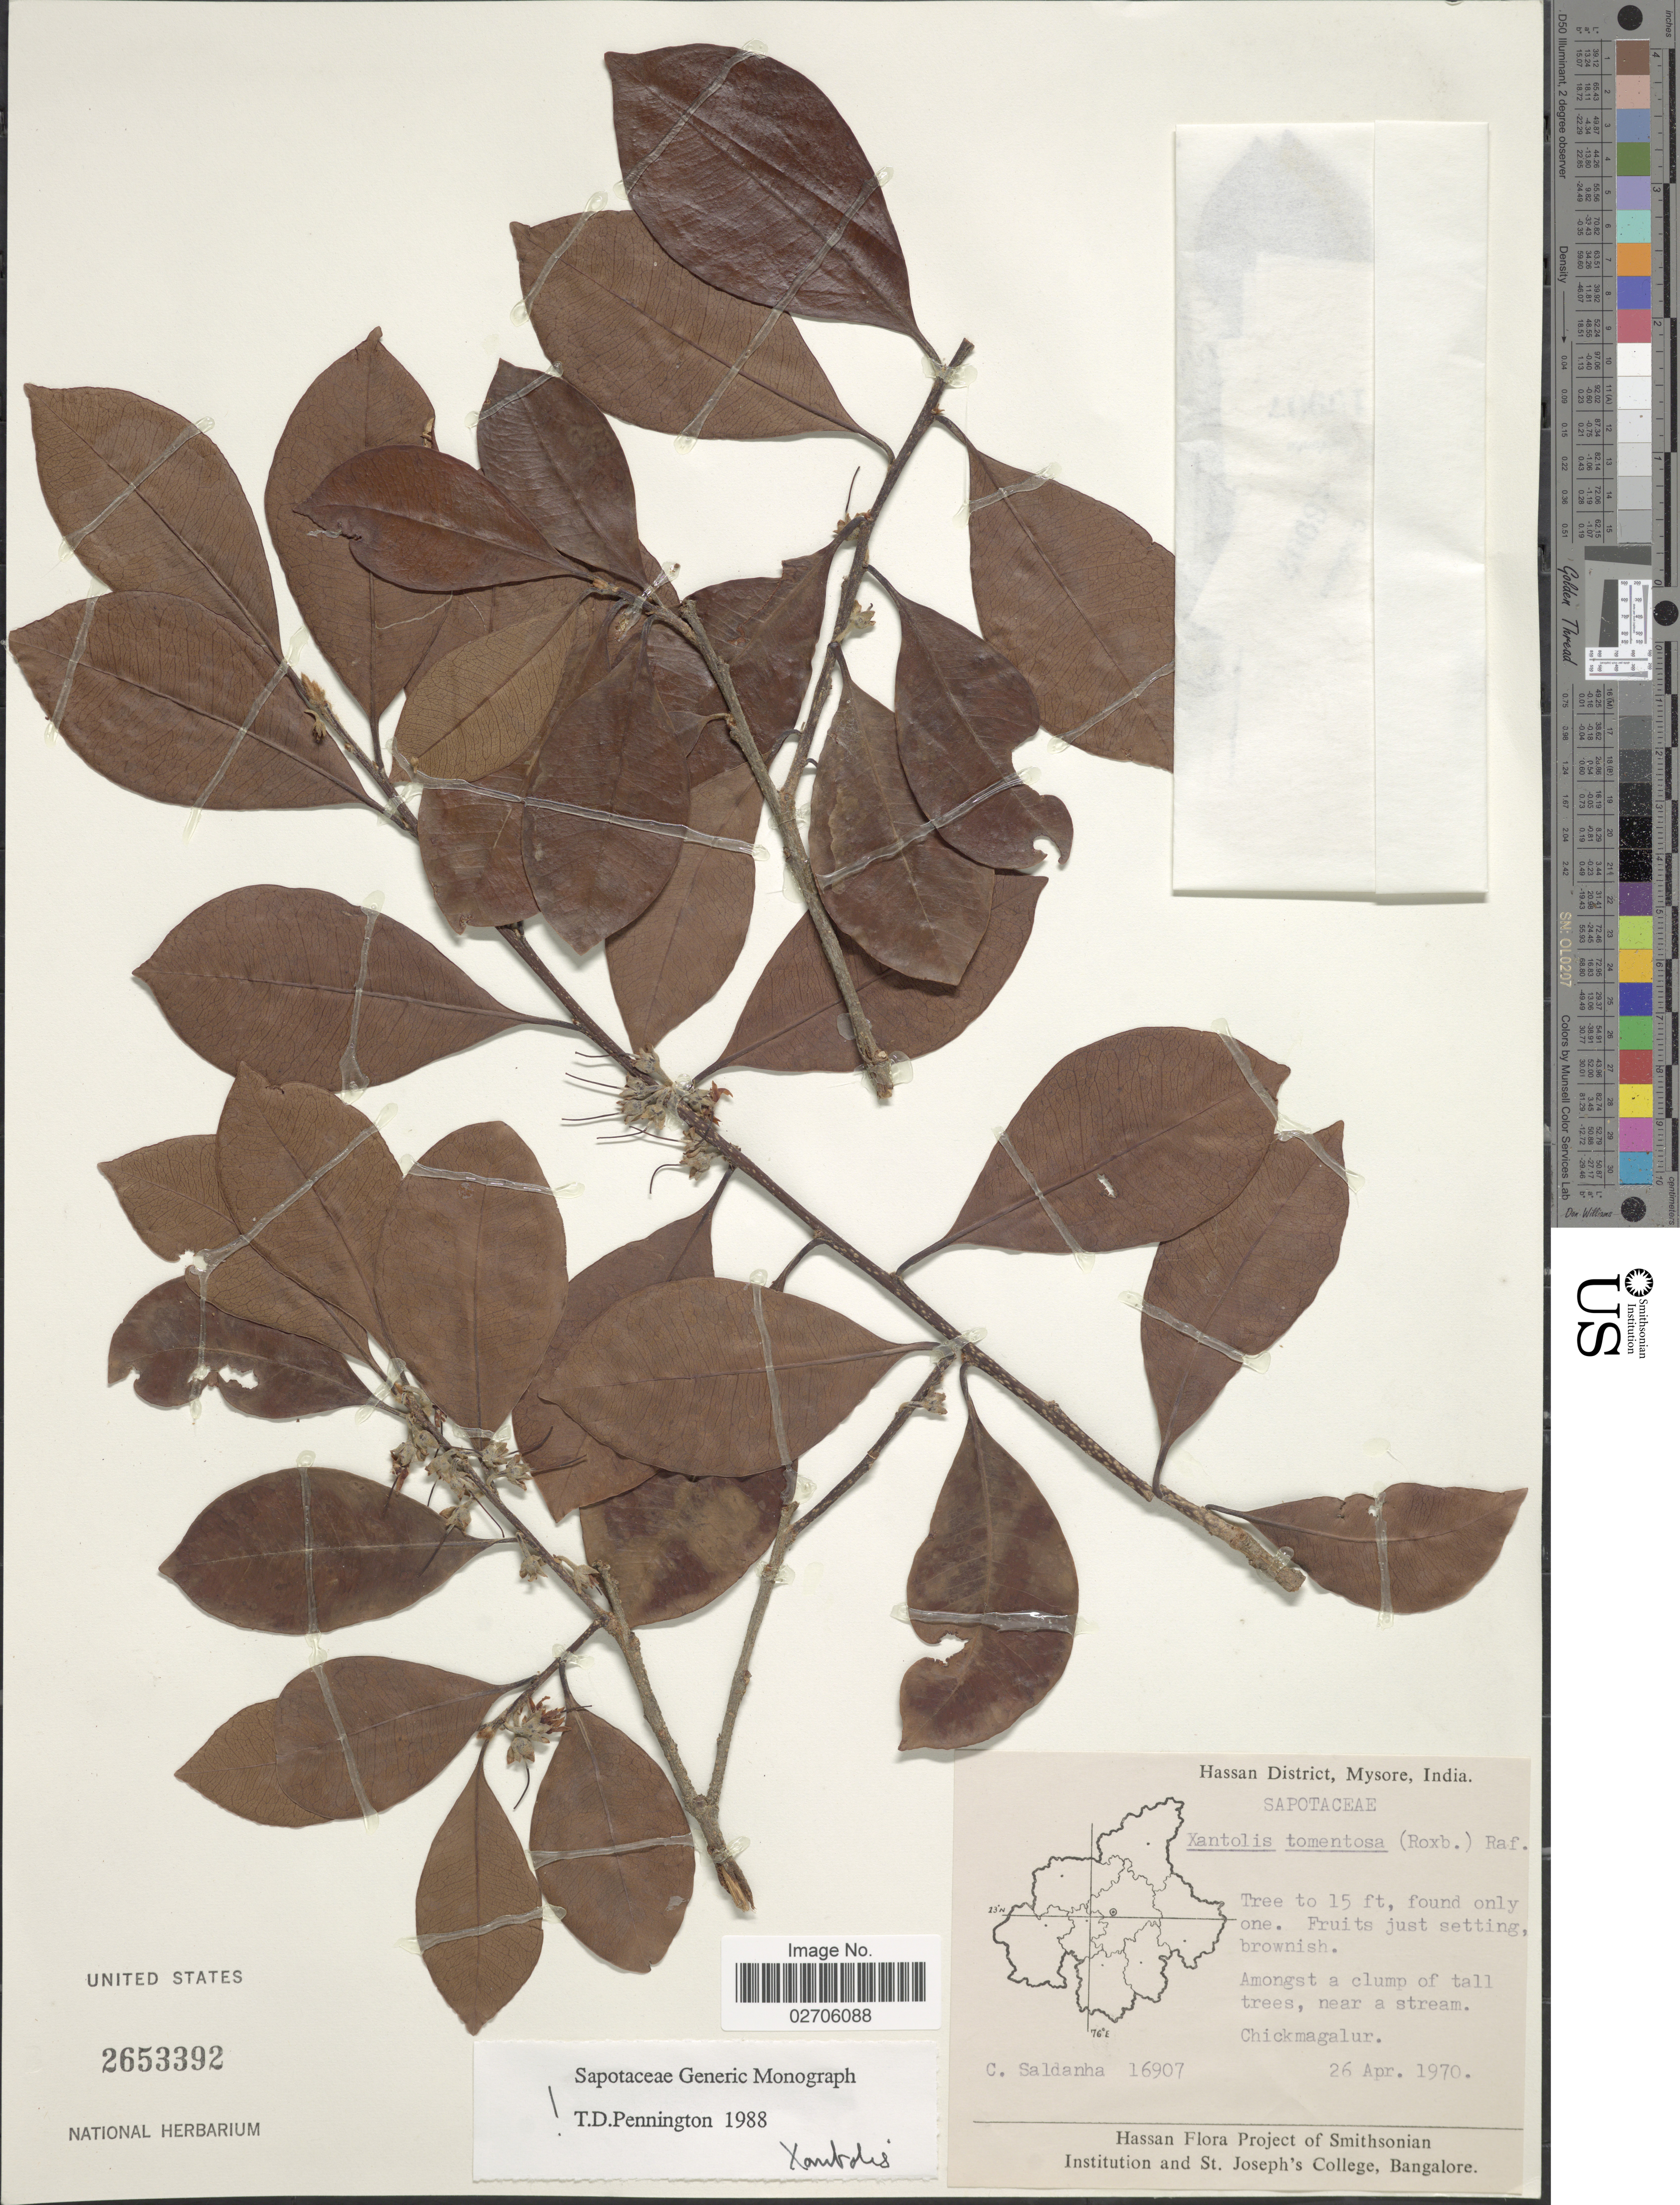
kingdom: Plantae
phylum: Tracheophyta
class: Magnoliopsida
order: Ericales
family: Sapotaceae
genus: Xantolis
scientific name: Xantolis tomentosa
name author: (Roxb.) Raf.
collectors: C. Saldanha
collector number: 16907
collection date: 1970-04-26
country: India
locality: Hassan District, Mysore. Chickmagalur.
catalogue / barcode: US 2653392